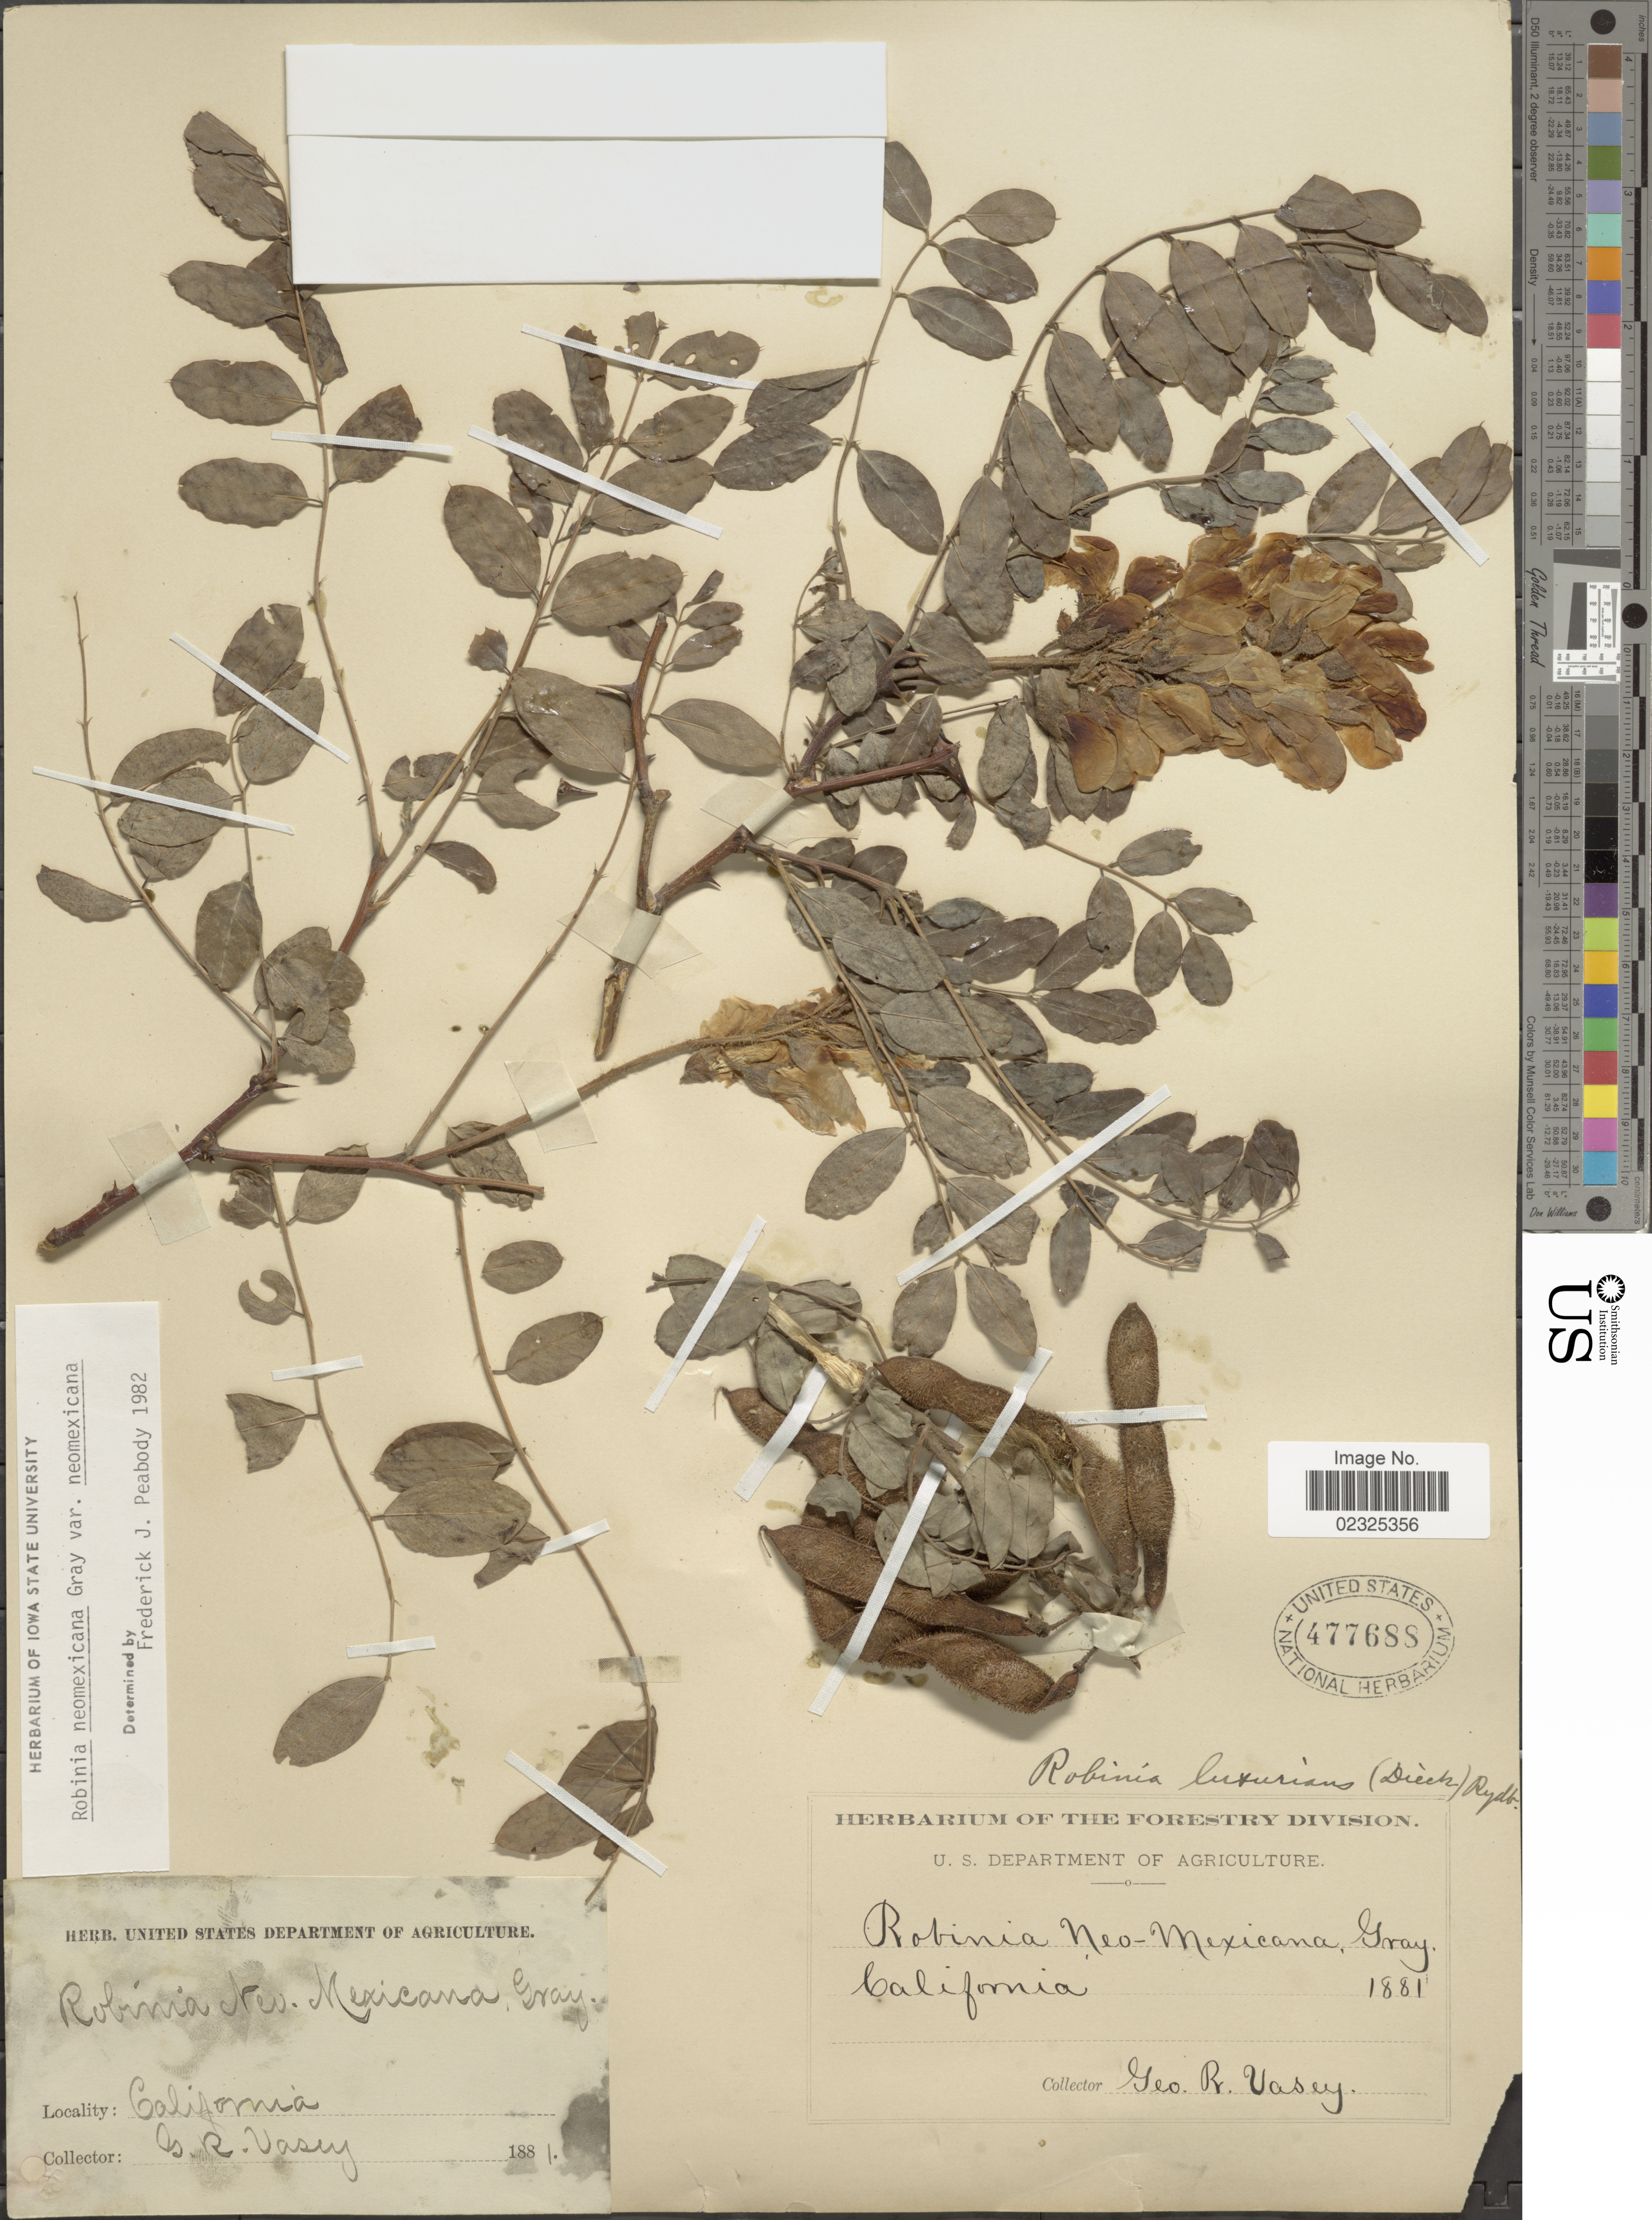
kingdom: Plantae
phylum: Tracheophyta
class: Magnoliopsida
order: Fabales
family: Fabaceae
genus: Robinia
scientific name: Robinia neomexicana var. neomexicana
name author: A. Gray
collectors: G. R. Vasey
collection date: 1881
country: United States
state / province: California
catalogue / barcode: US 477688